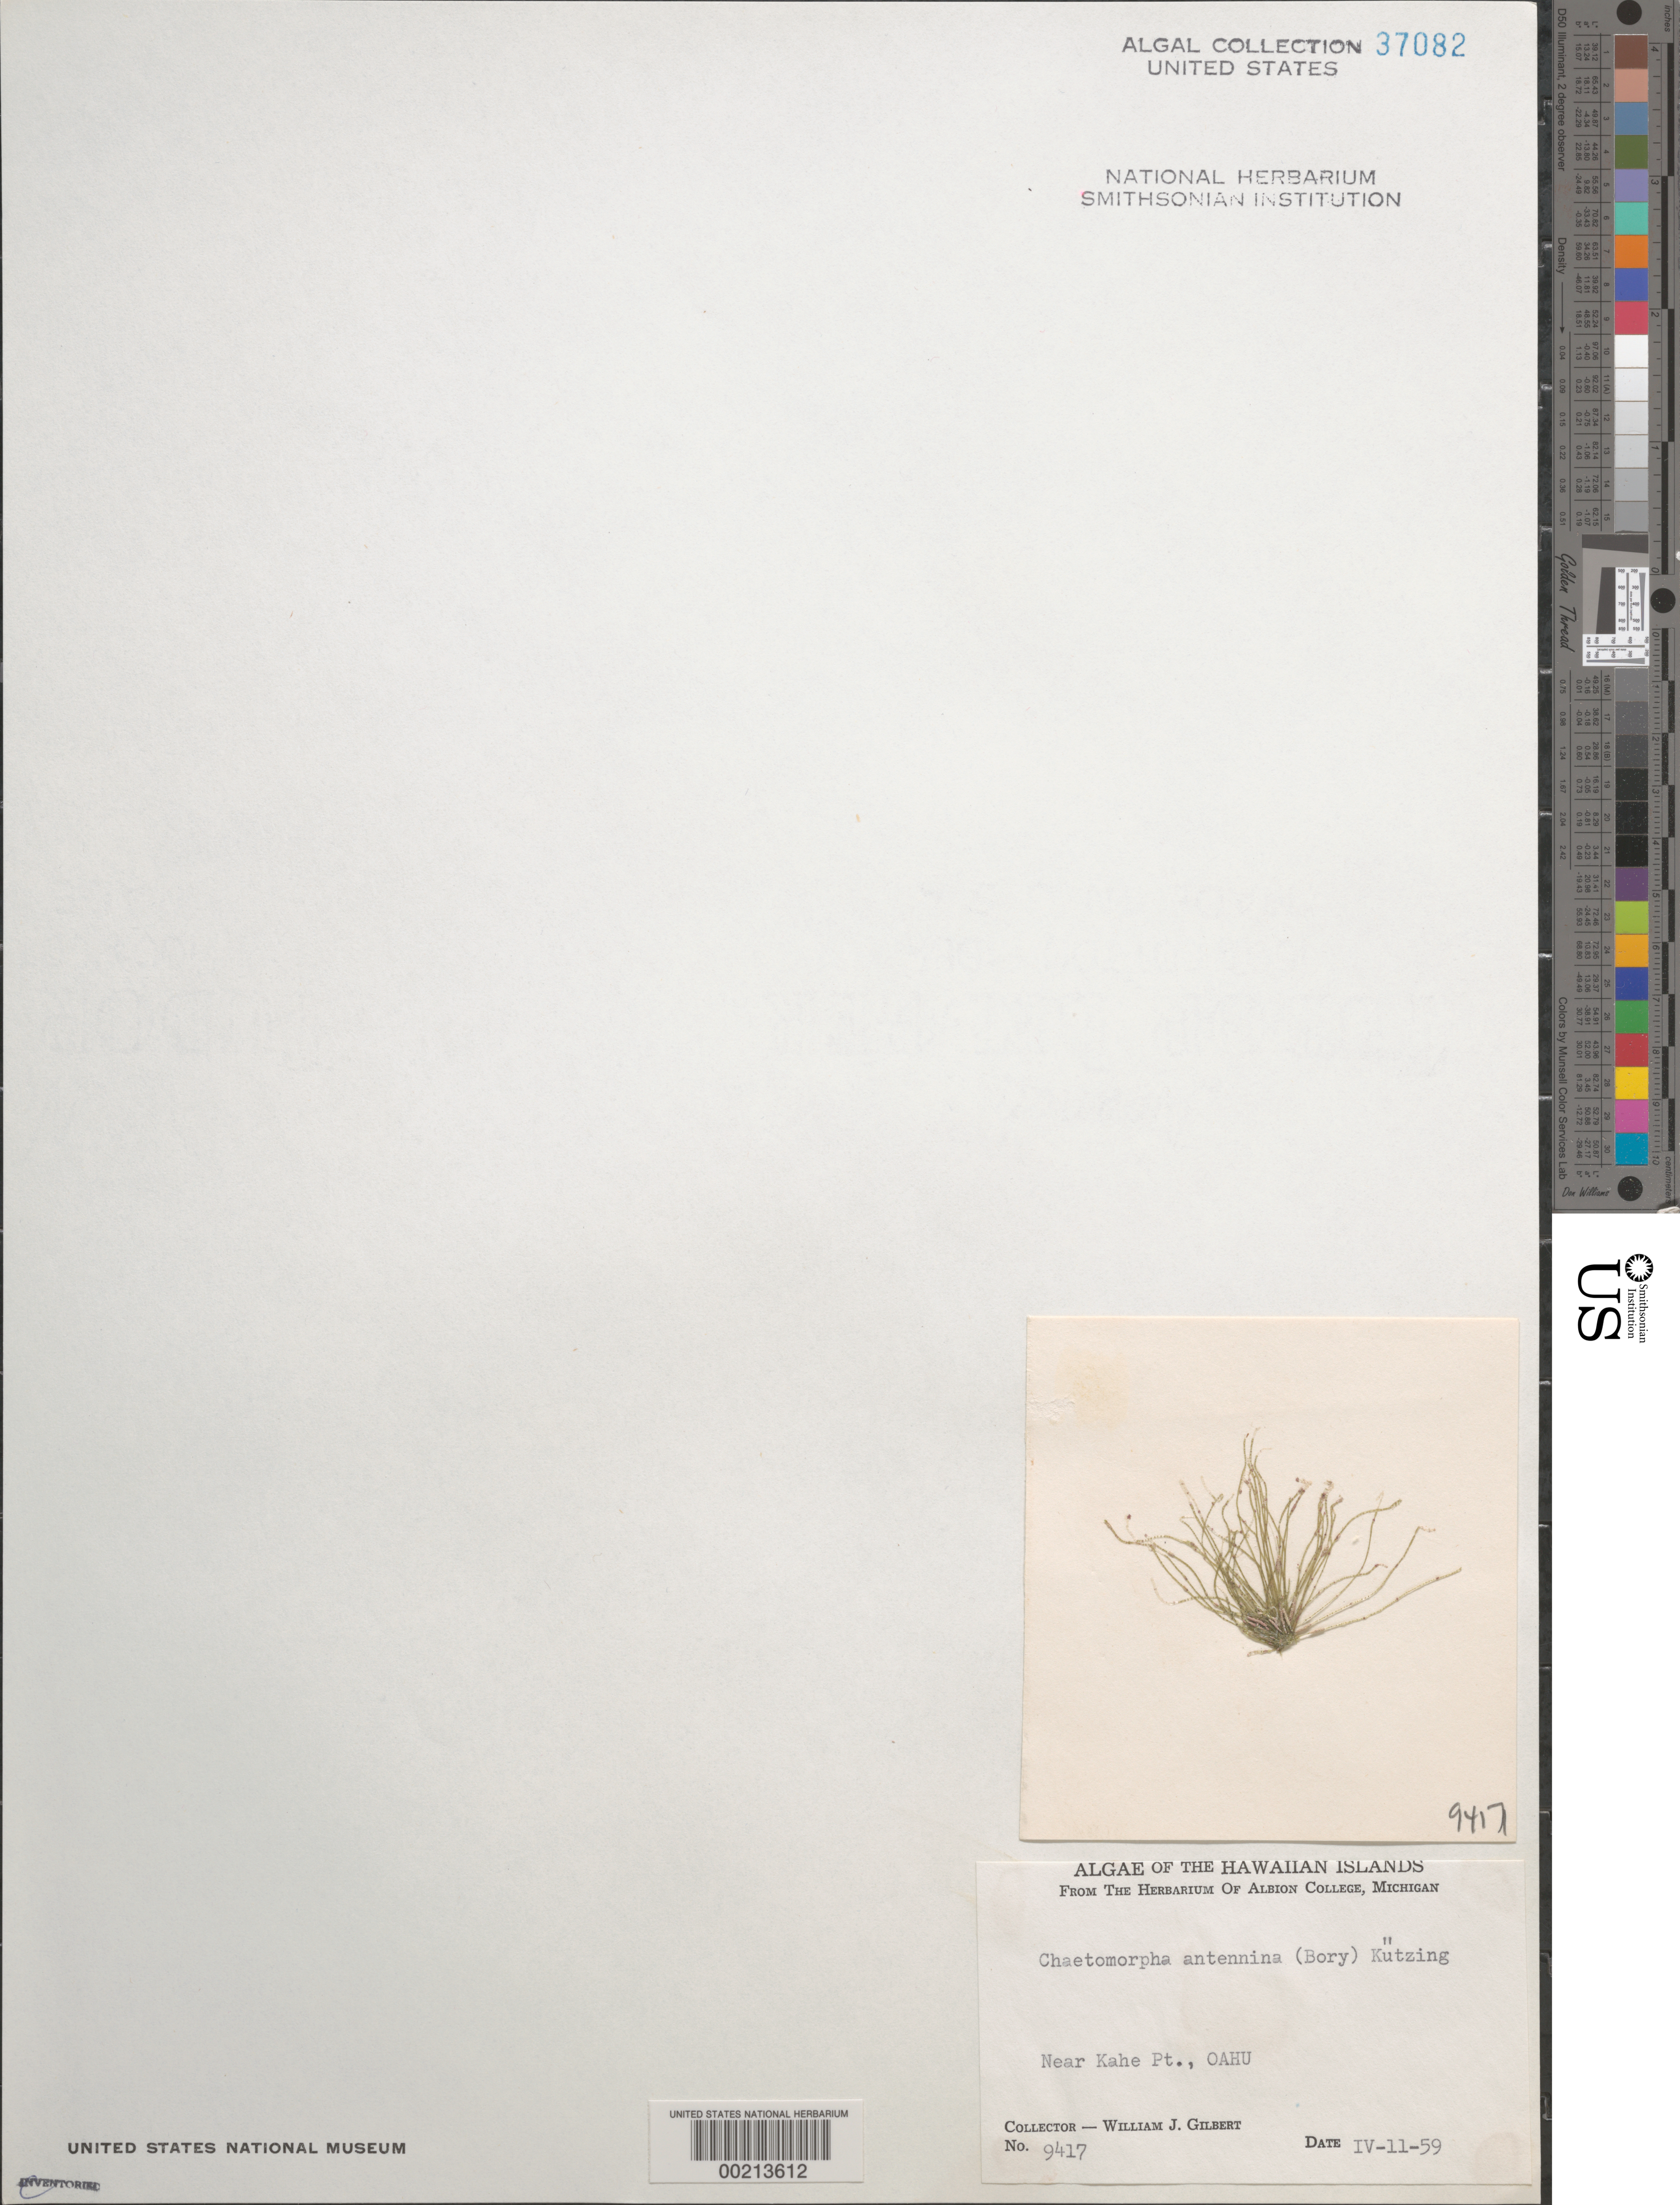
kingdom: Plantae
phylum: Chlorophyta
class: Ulvophyceae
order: Cladophorales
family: Cladophoraceae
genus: Chaetomorpha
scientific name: Chaetomorpha antennina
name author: (Bory) Kütz.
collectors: W. J. Gilbert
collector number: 9417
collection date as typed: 11 Apr 1959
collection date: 1959-04-11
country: United States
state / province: Hawaii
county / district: Honolulu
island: Oahu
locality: Near Kahe Point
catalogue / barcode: US 37082